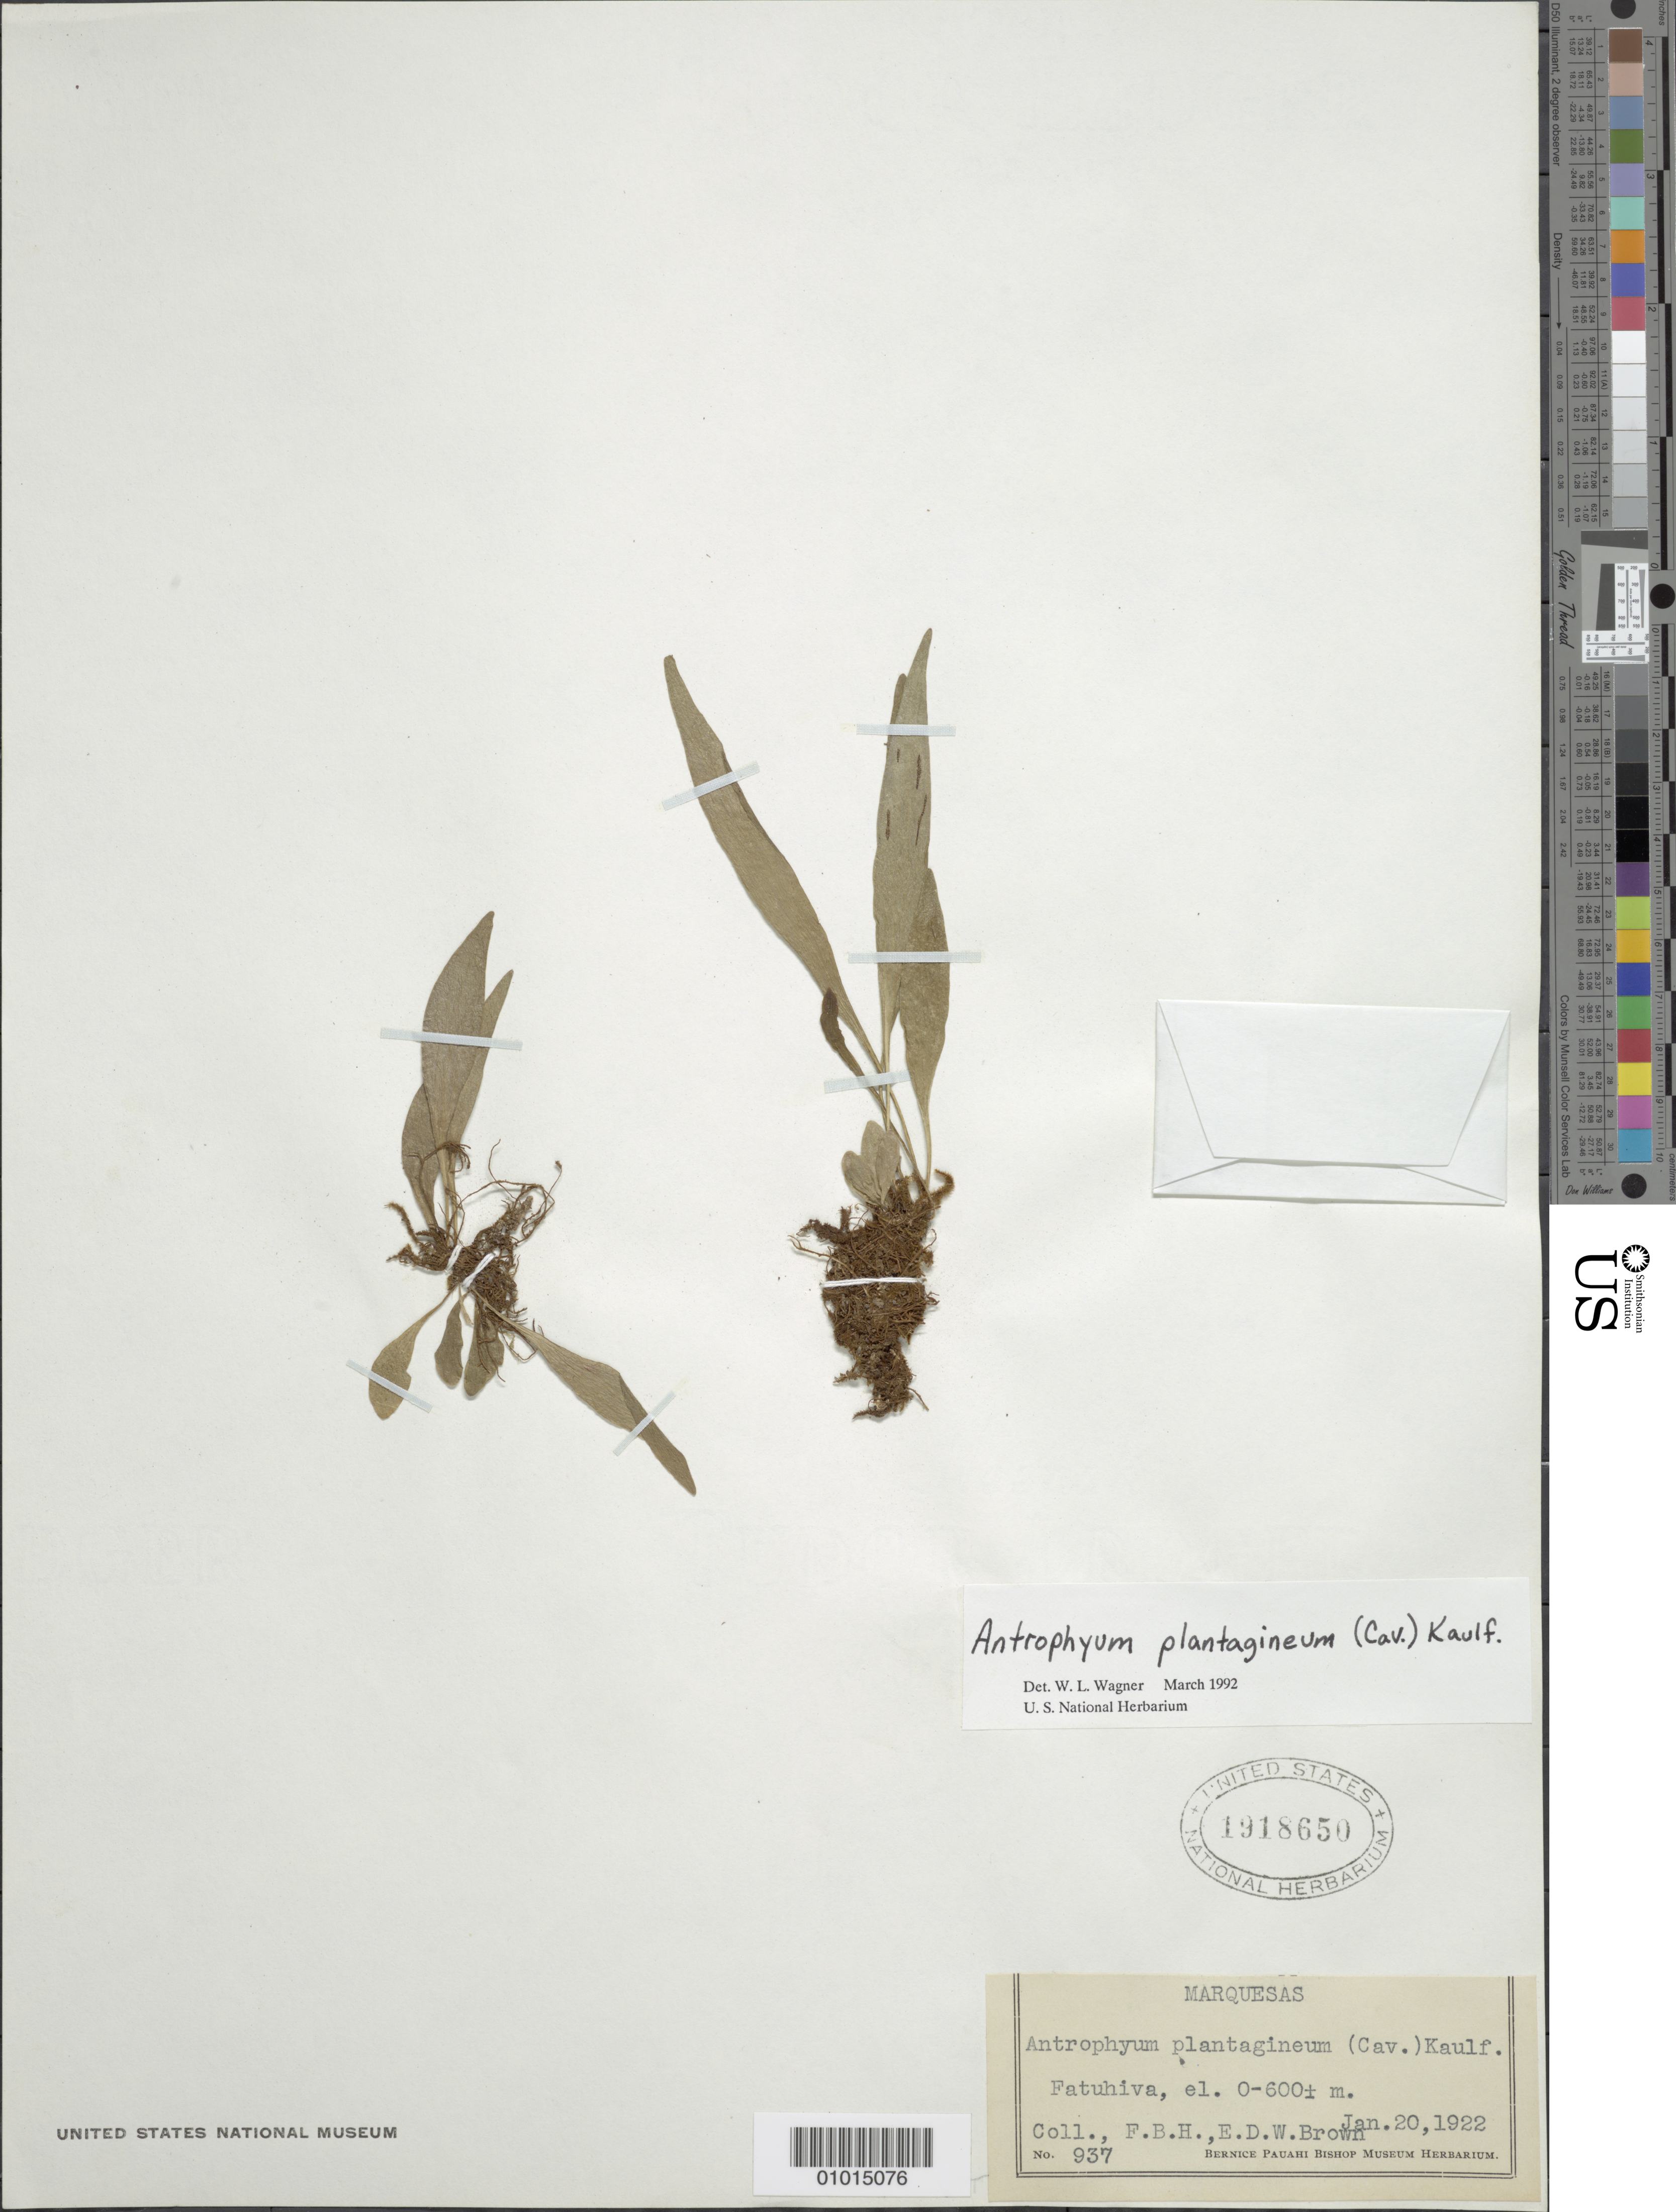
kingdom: Plantae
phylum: Tracheophyta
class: Polypodiopsida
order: Polypodiales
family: Pteridaceae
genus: Antrophyum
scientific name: Antrophyum plantagineum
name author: (Cav.) Kaulf.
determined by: Wagner, W. L., (BOT), Smithsonian Institution - National Museum of Natural History (UNITED STATES)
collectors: F. Brown & E. Brown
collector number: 937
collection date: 1922-01-20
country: French Polynesia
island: Fatu Hiva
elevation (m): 0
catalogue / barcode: US 1918650